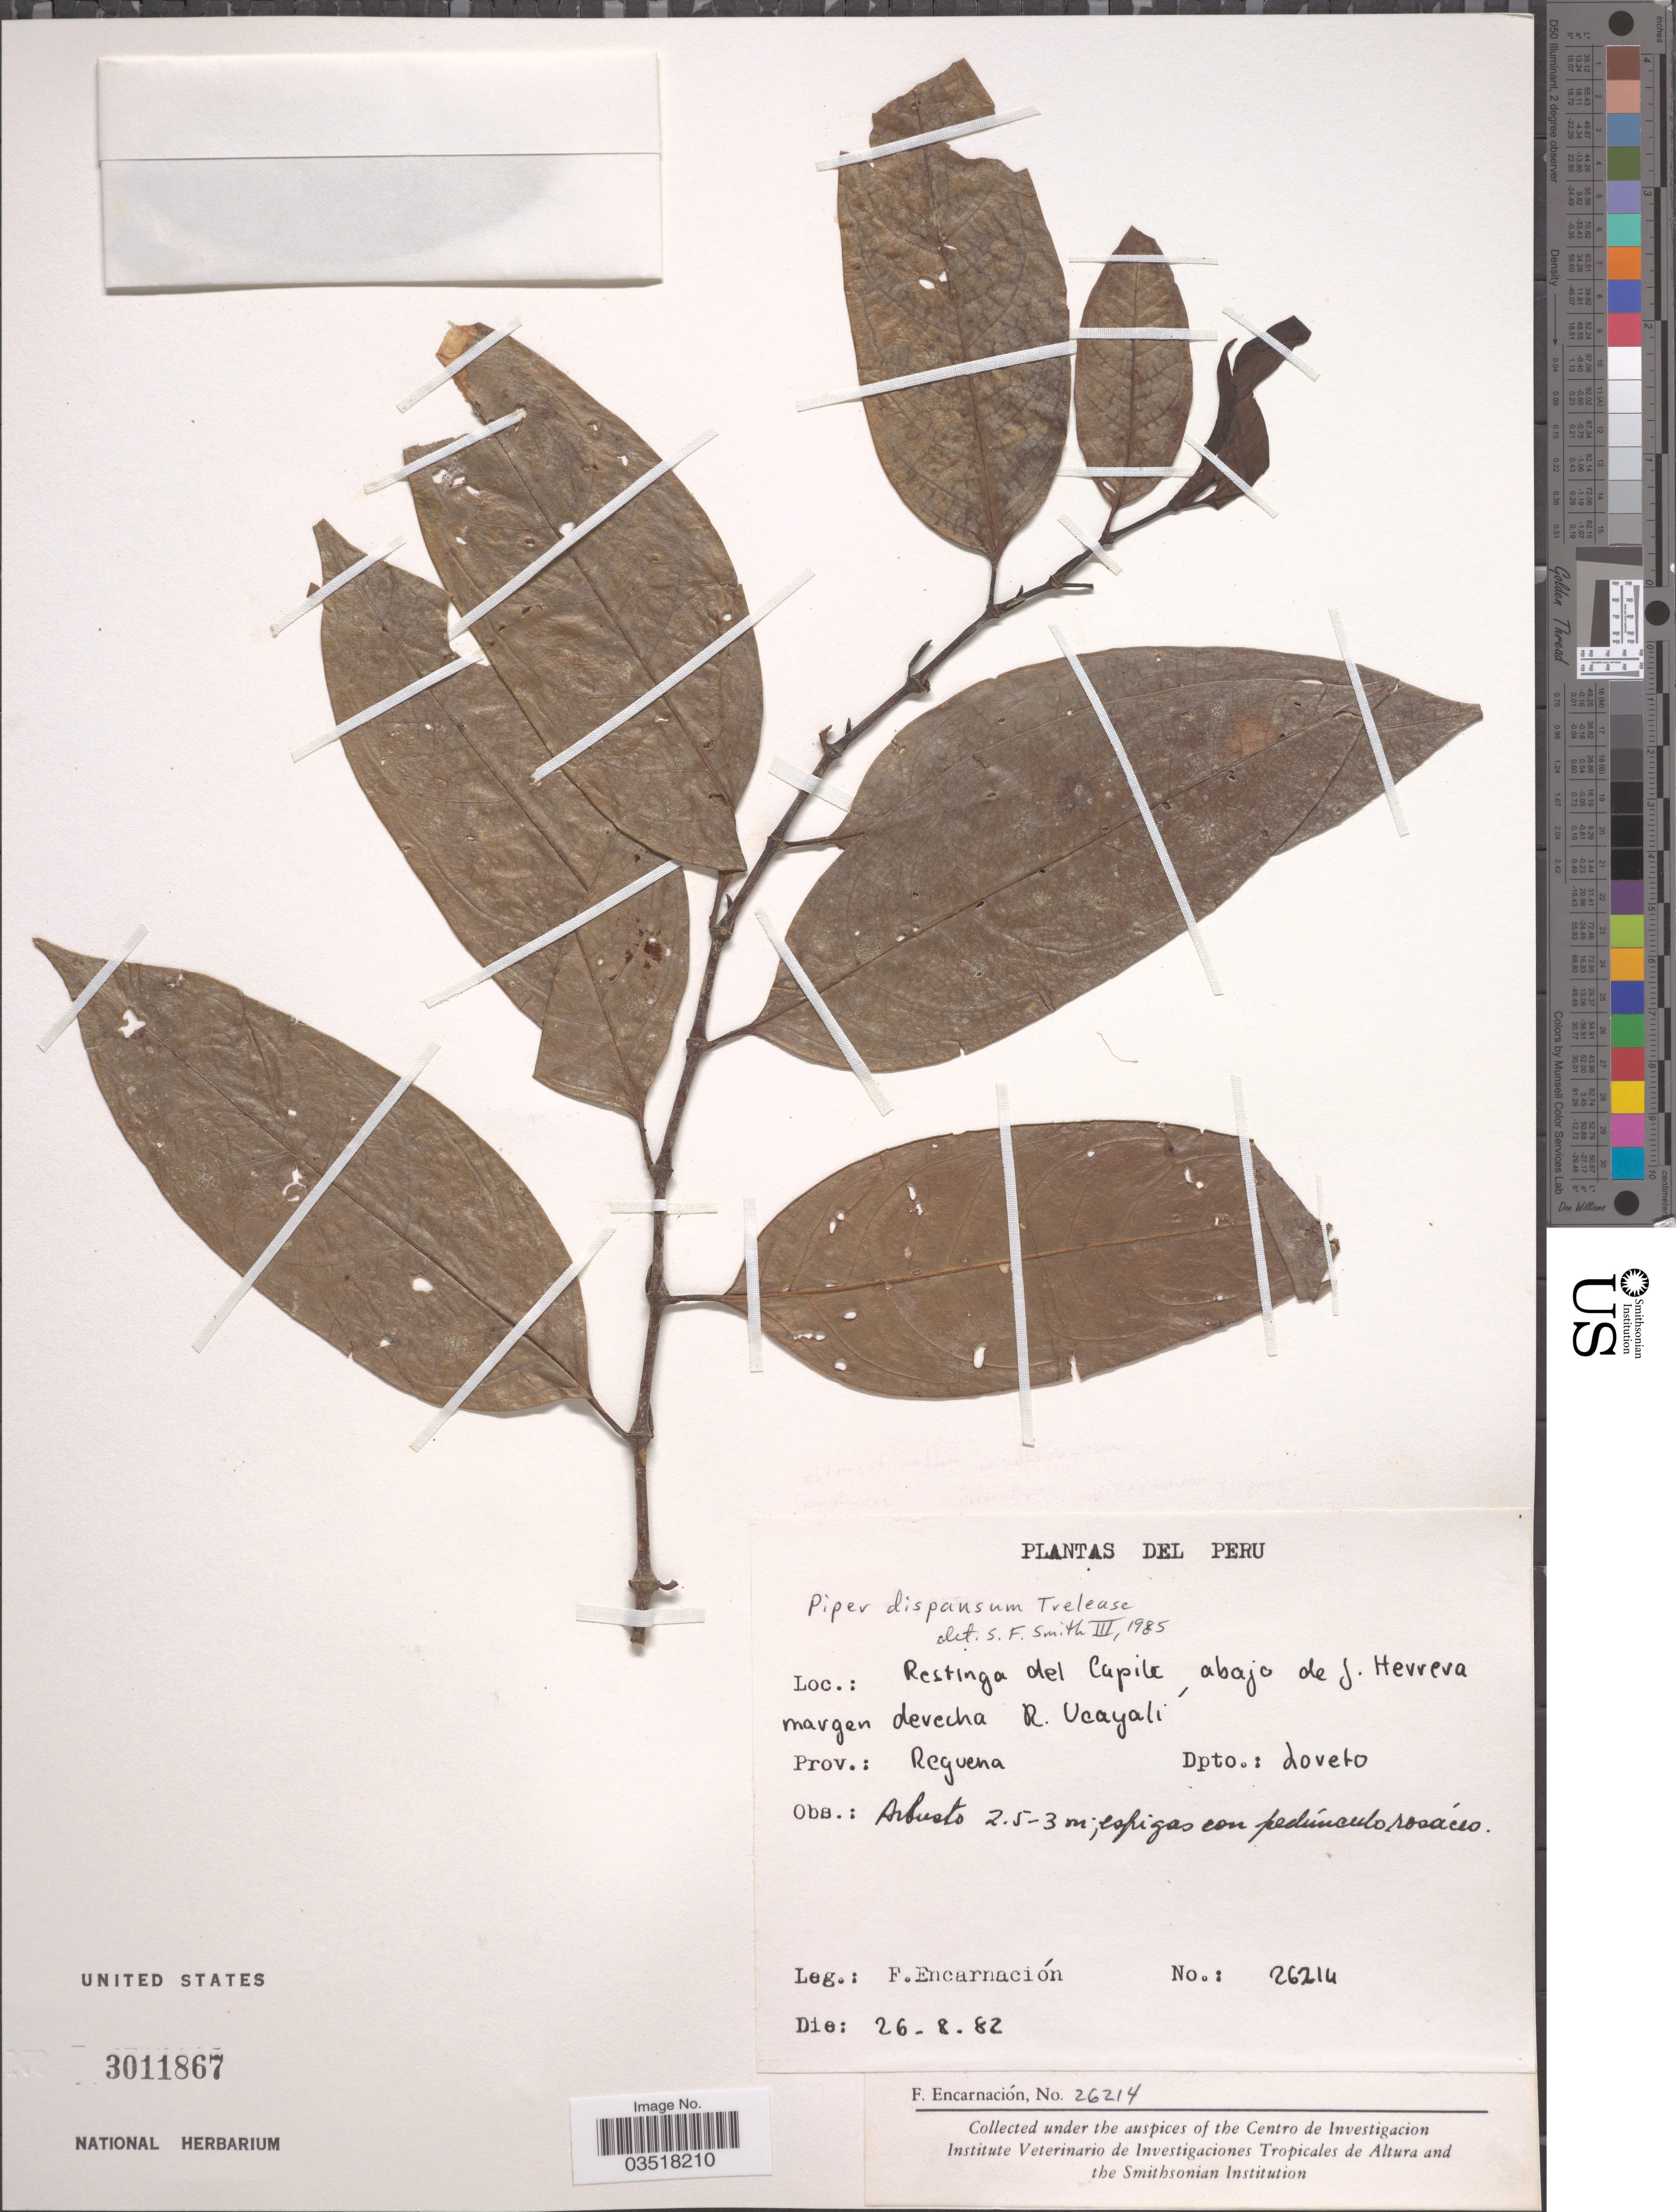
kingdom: Plantae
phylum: Tracheophyta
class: Magnoliopsida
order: Piperales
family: Piperaceae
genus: Piper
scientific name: Piper dispansum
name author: Trel. in J.F. Macbr.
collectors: F. Encarnación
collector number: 26214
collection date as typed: Transcribed d/m/y: 26/8/82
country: Peru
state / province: Loreto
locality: Restinga del Capile, abajo de J. Herrera margen derecha R. Ucayali. Prov.: Requena. Depto.: Loreto.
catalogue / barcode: US 3011867